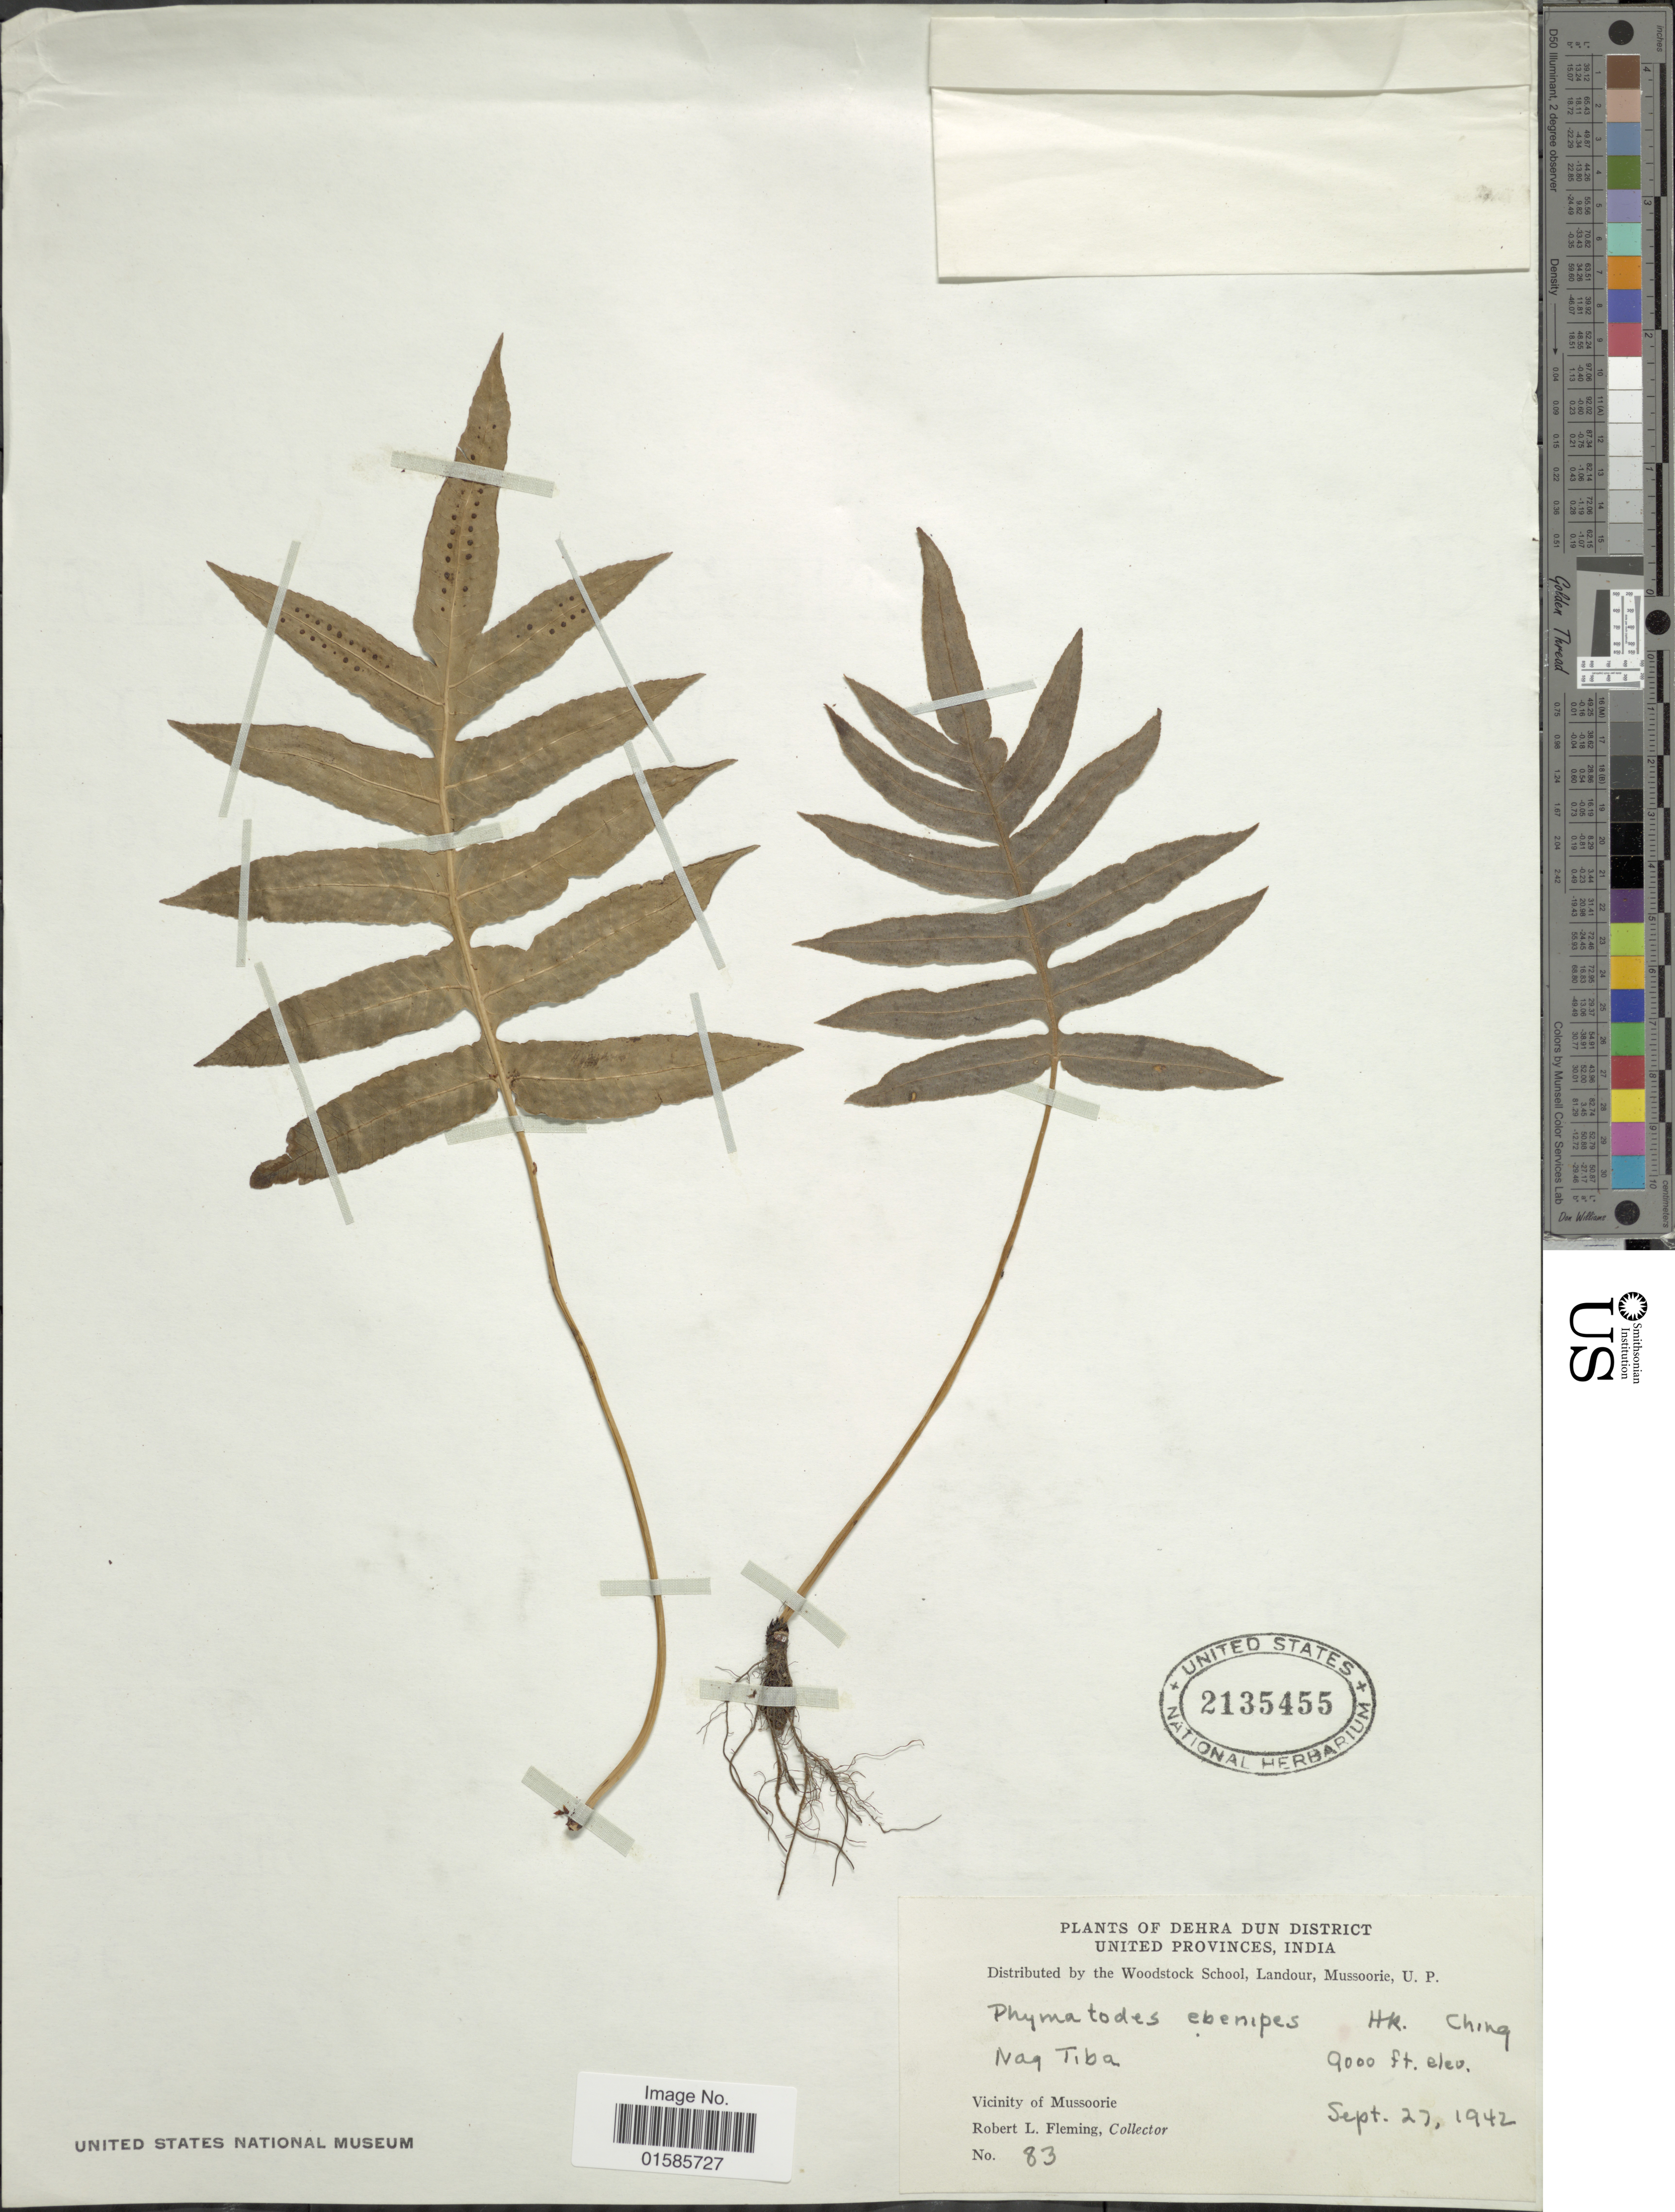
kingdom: Plantae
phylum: Tracheophyta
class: Polypodiopsida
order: Polypodiales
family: Polypodiaceae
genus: Microsorum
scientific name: Microsorum ebenipes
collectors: R. Fleming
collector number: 83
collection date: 1942-09-27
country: India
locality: Dehra Dun District, United Provinces, Nag Tiba, Vicinity of Mussoorie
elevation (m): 2743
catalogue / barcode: US 2135455